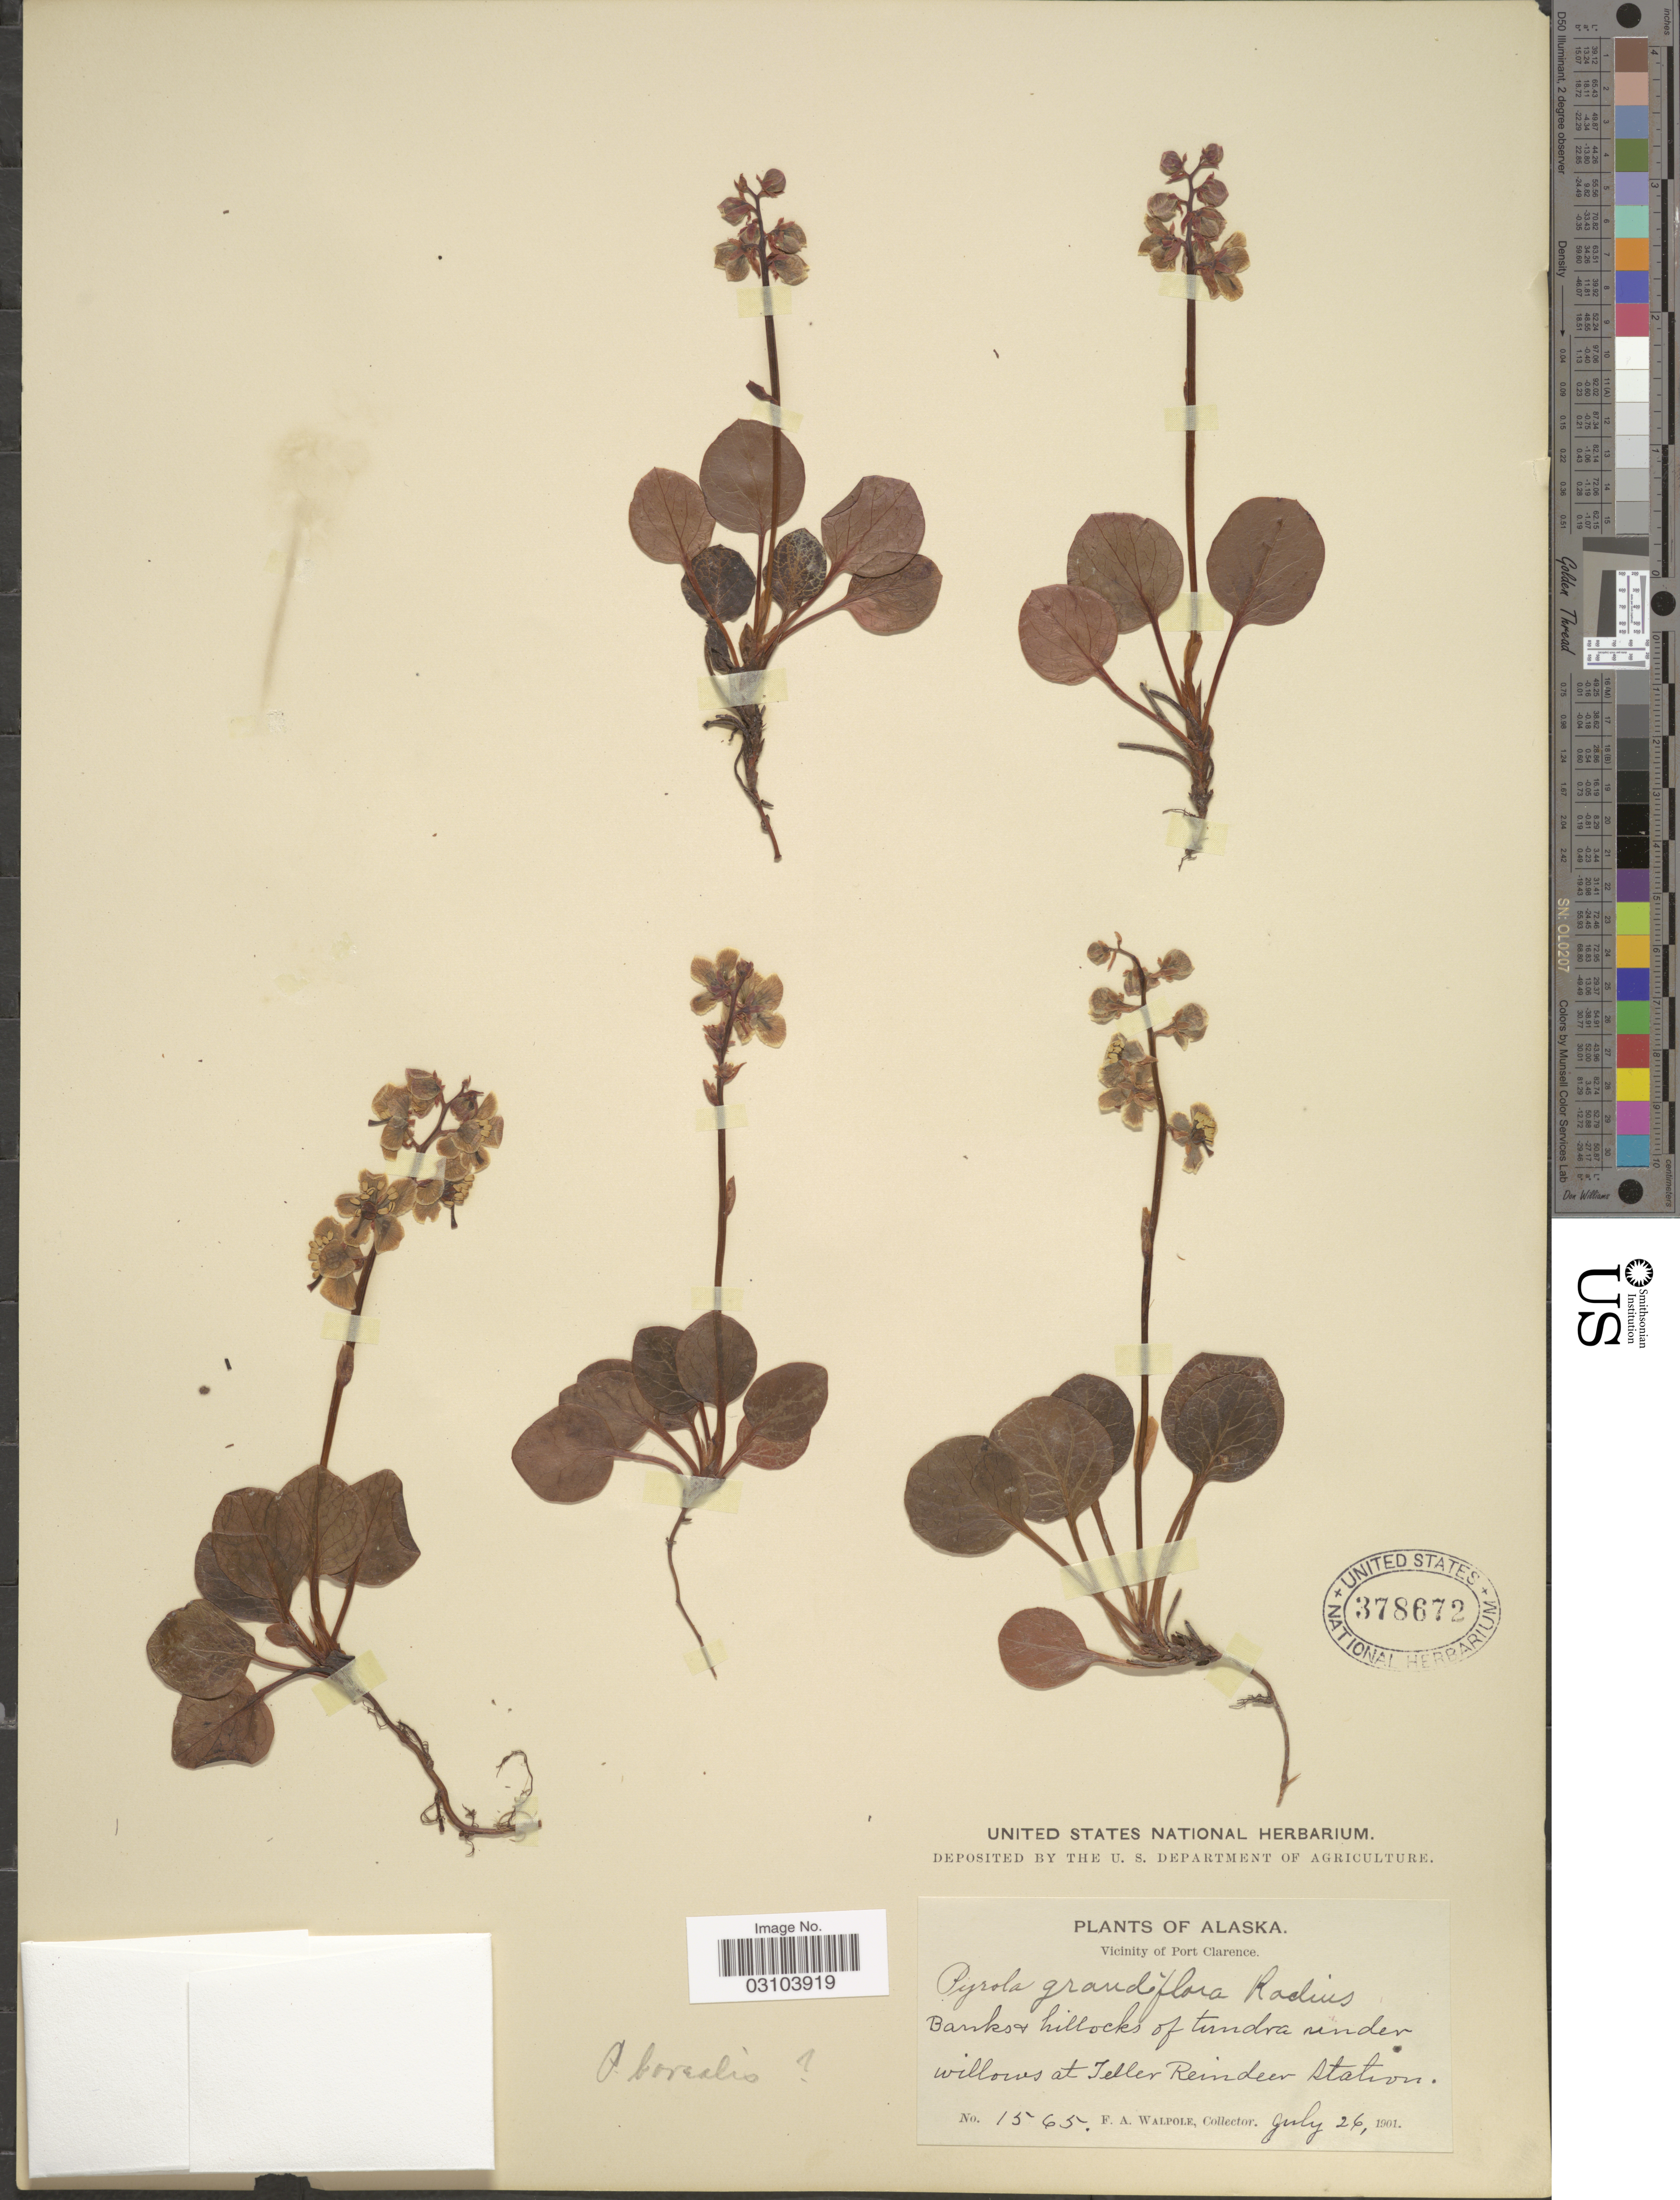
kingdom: Plantae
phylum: Tracheophyta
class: Magnoliopsida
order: Ericales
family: Ericaceae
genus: Pyrola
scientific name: Pyrola grandiflora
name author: Radius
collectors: F. Walpole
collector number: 1565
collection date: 1901-07-26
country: United States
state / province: Alaska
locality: Vicinity of Port Clarence. Banks & hillocks of tundra under willows at Teller Reindeer Station.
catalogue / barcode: US 378672